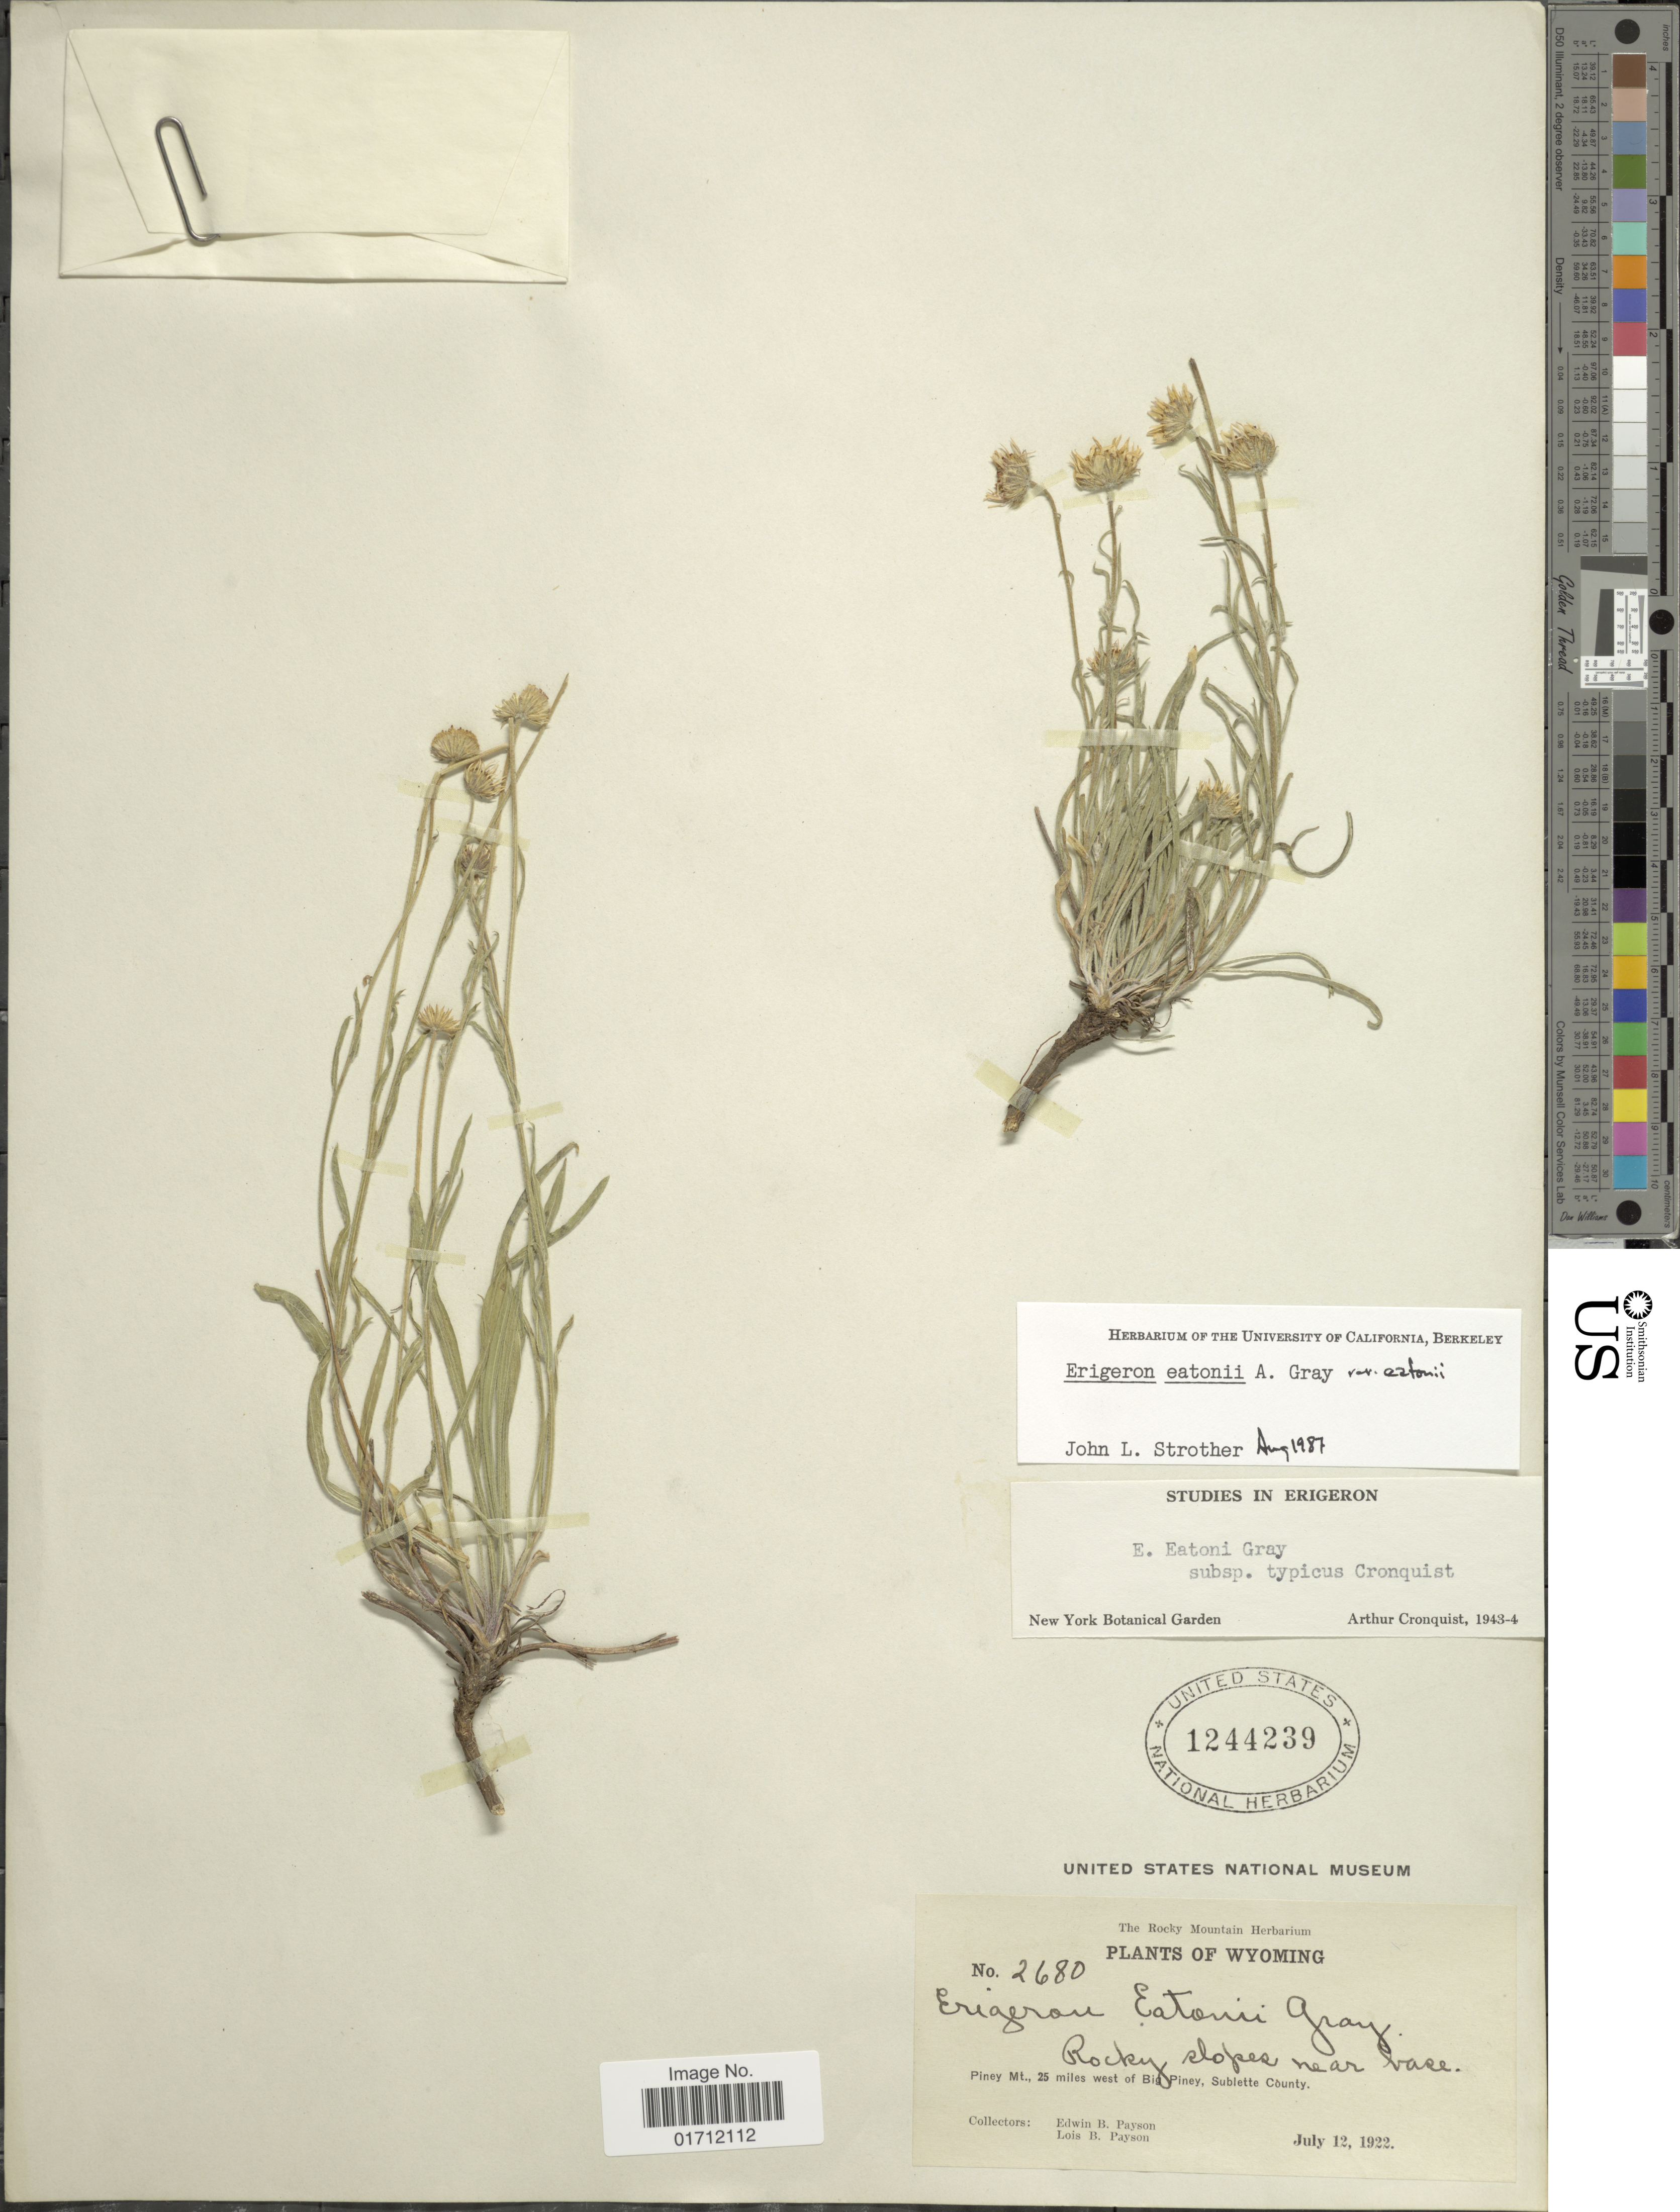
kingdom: Plantae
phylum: Tracheophyta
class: Magnoliopsida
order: Asterales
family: Asteraceae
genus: Erigeron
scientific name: Erigeron eatonii var. eatonii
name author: A. Gray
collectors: E. B. Payson & L. Payson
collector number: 2680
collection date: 1922-07-12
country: United States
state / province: Wyoming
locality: Near Bare, Piney Mt., 25 miles west of Big Piney, Sublette County.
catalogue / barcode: US 1244239